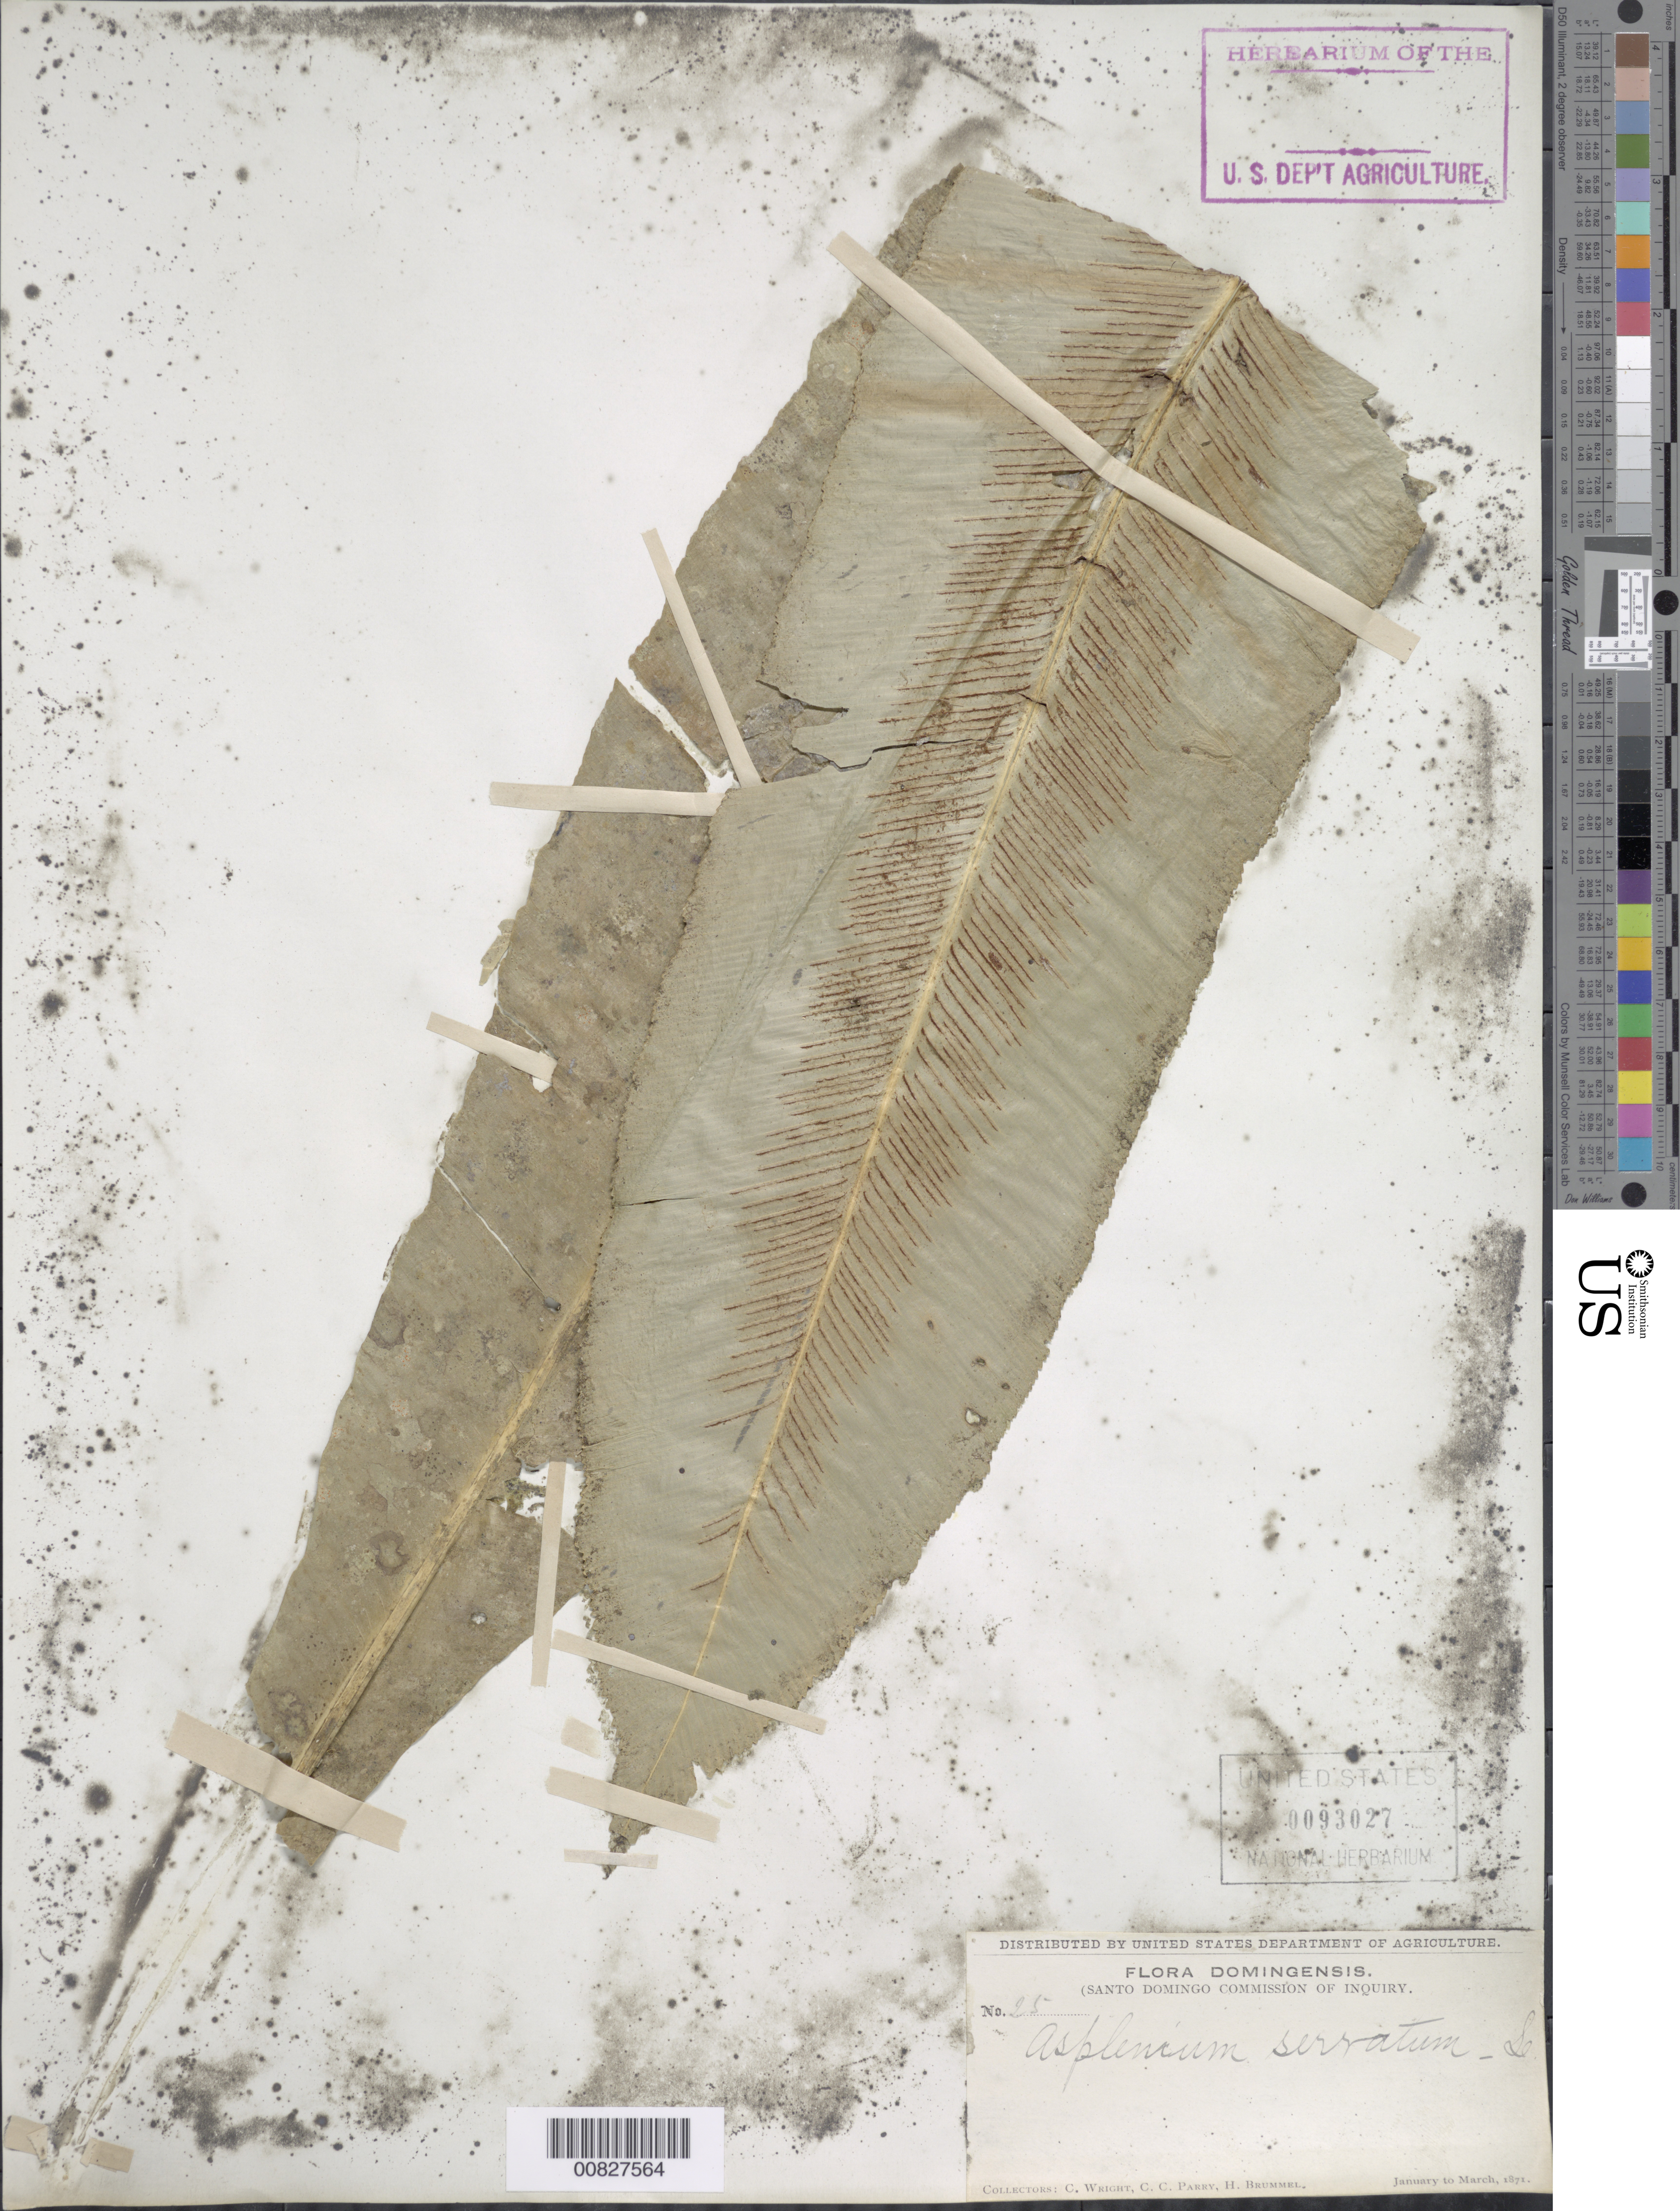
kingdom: Plantae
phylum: Tracheophyta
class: Polypodiopsida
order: Polypodiales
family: Aspleniaceae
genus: Asplenium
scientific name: Asplenium serratum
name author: L.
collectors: C. Wright, C. C. Parry & H. Brummel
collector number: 25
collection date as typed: Jan 1871 to -- Mar 1871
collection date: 1871-01/1871-03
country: Dominican Republic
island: Hispaniola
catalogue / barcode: US 93027